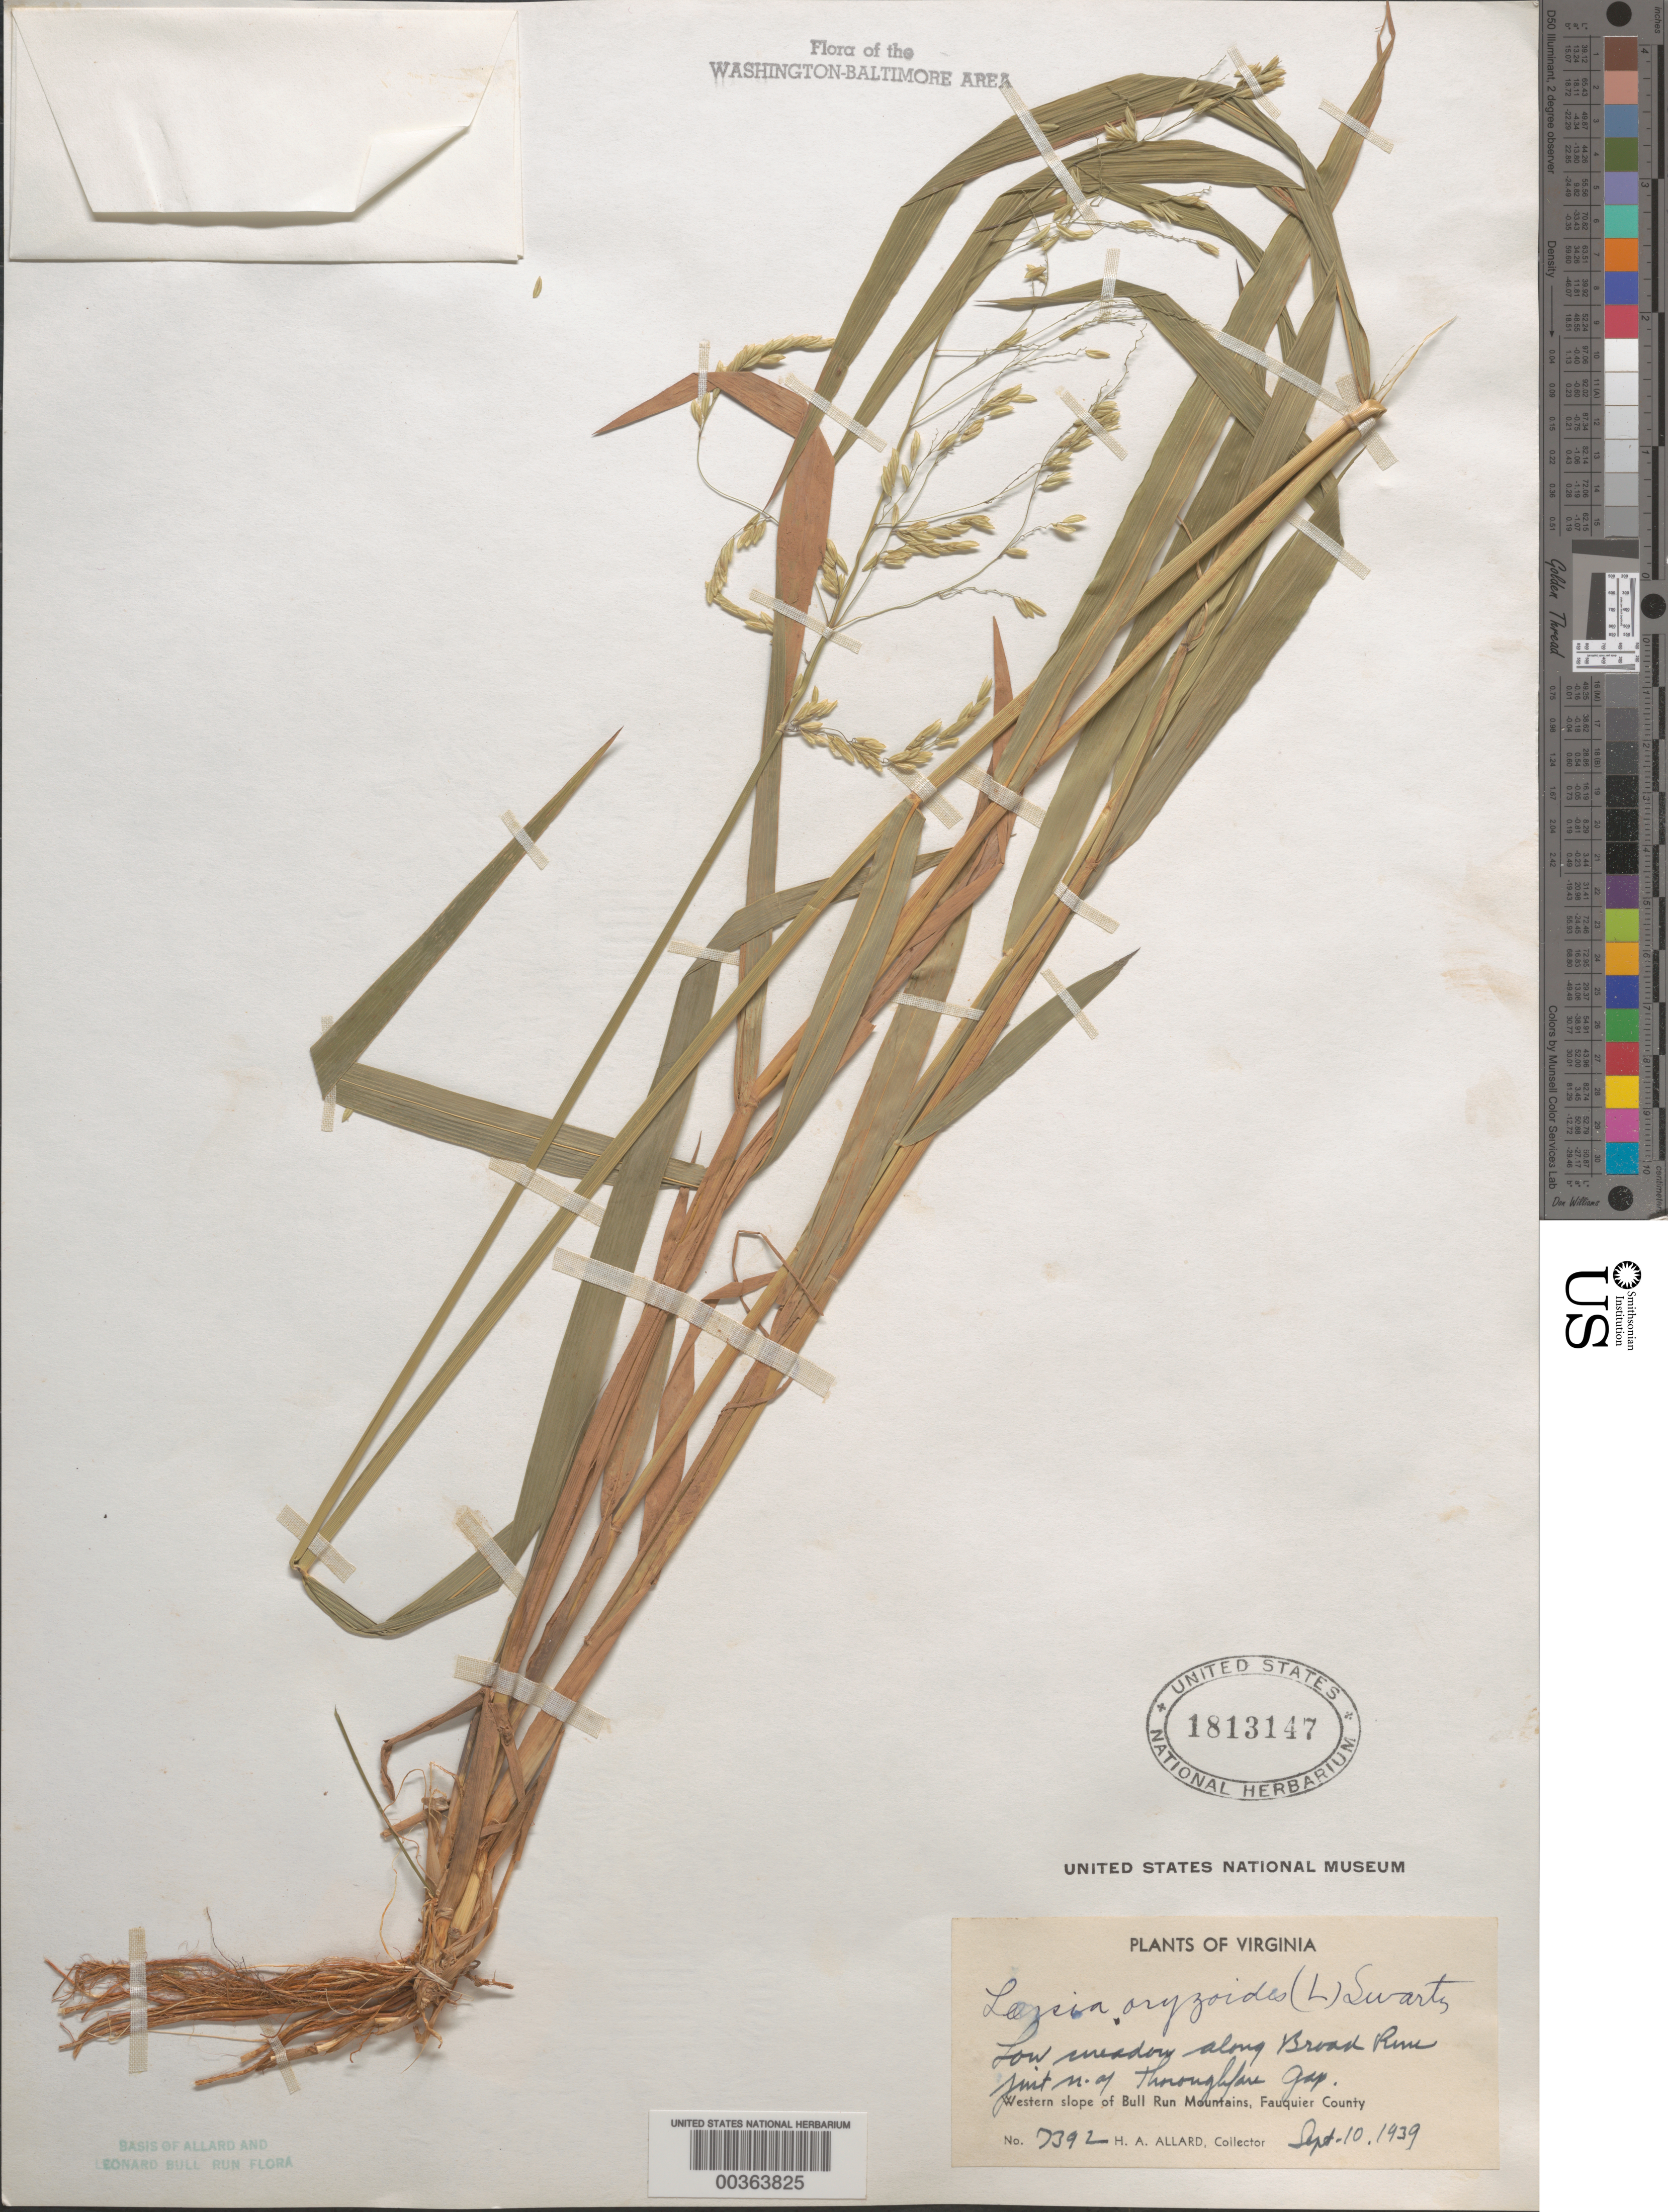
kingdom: Plantae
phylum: Tracheophyta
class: Liliopsida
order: Poales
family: Poaceae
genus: Leersia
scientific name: Leersia oryzoides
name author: (L.) Sw.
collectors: H. A. Allard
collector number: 7392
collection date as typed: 10 Sep 1939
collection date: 1939-09-10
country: United States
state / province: Virginia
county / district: Fauquier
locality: Broad Run, north of Thorofare Gap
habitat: Low meadow along run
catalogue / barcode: US 1813147